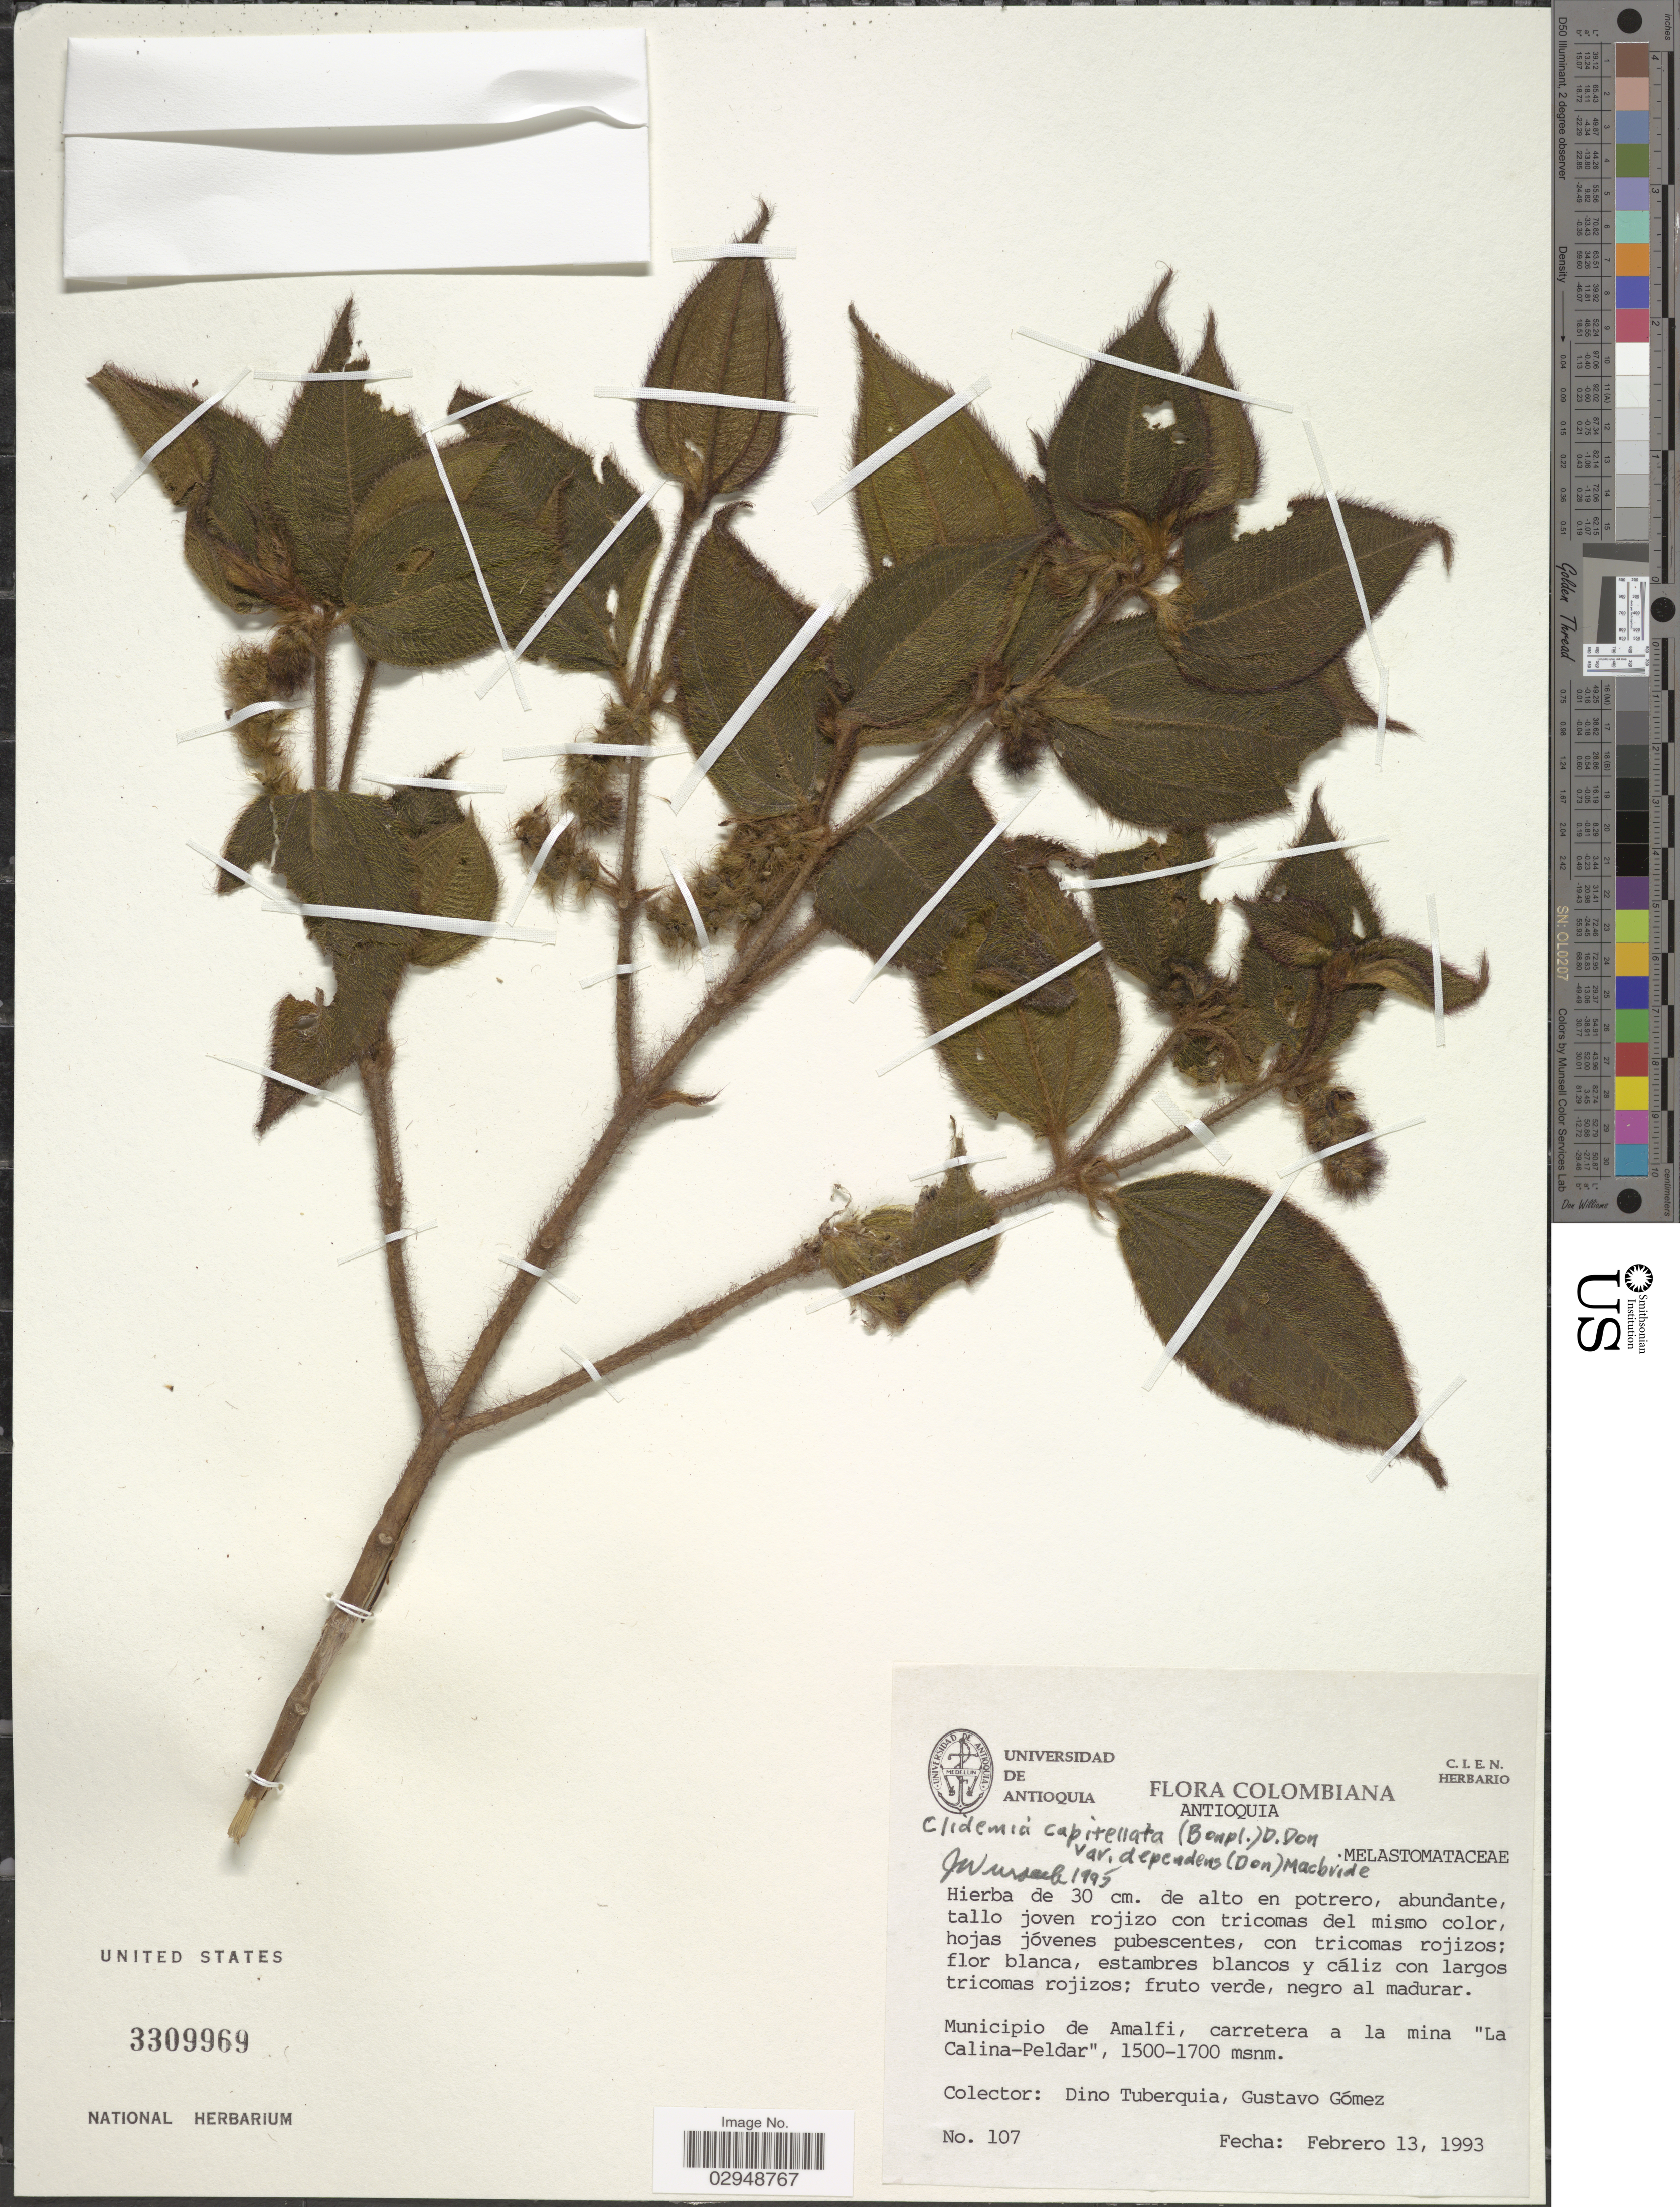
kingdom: Plantae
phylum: Tracheophyta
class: Magnoliopsida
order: Myrtales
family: Melastomataceae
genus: Clidemia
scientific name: Clidemia capitellata var. dependens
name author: (Pav. & D. Don) J.F. Macbr.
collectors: D. Tuberquia & G. Gomez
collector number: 107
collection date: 1993-02-13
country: Colombia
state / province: Antioquia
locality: Municipio de Amalfi, carretera a la mina "La Calina-Peldar".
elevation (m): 1500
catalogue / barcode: US 3309969